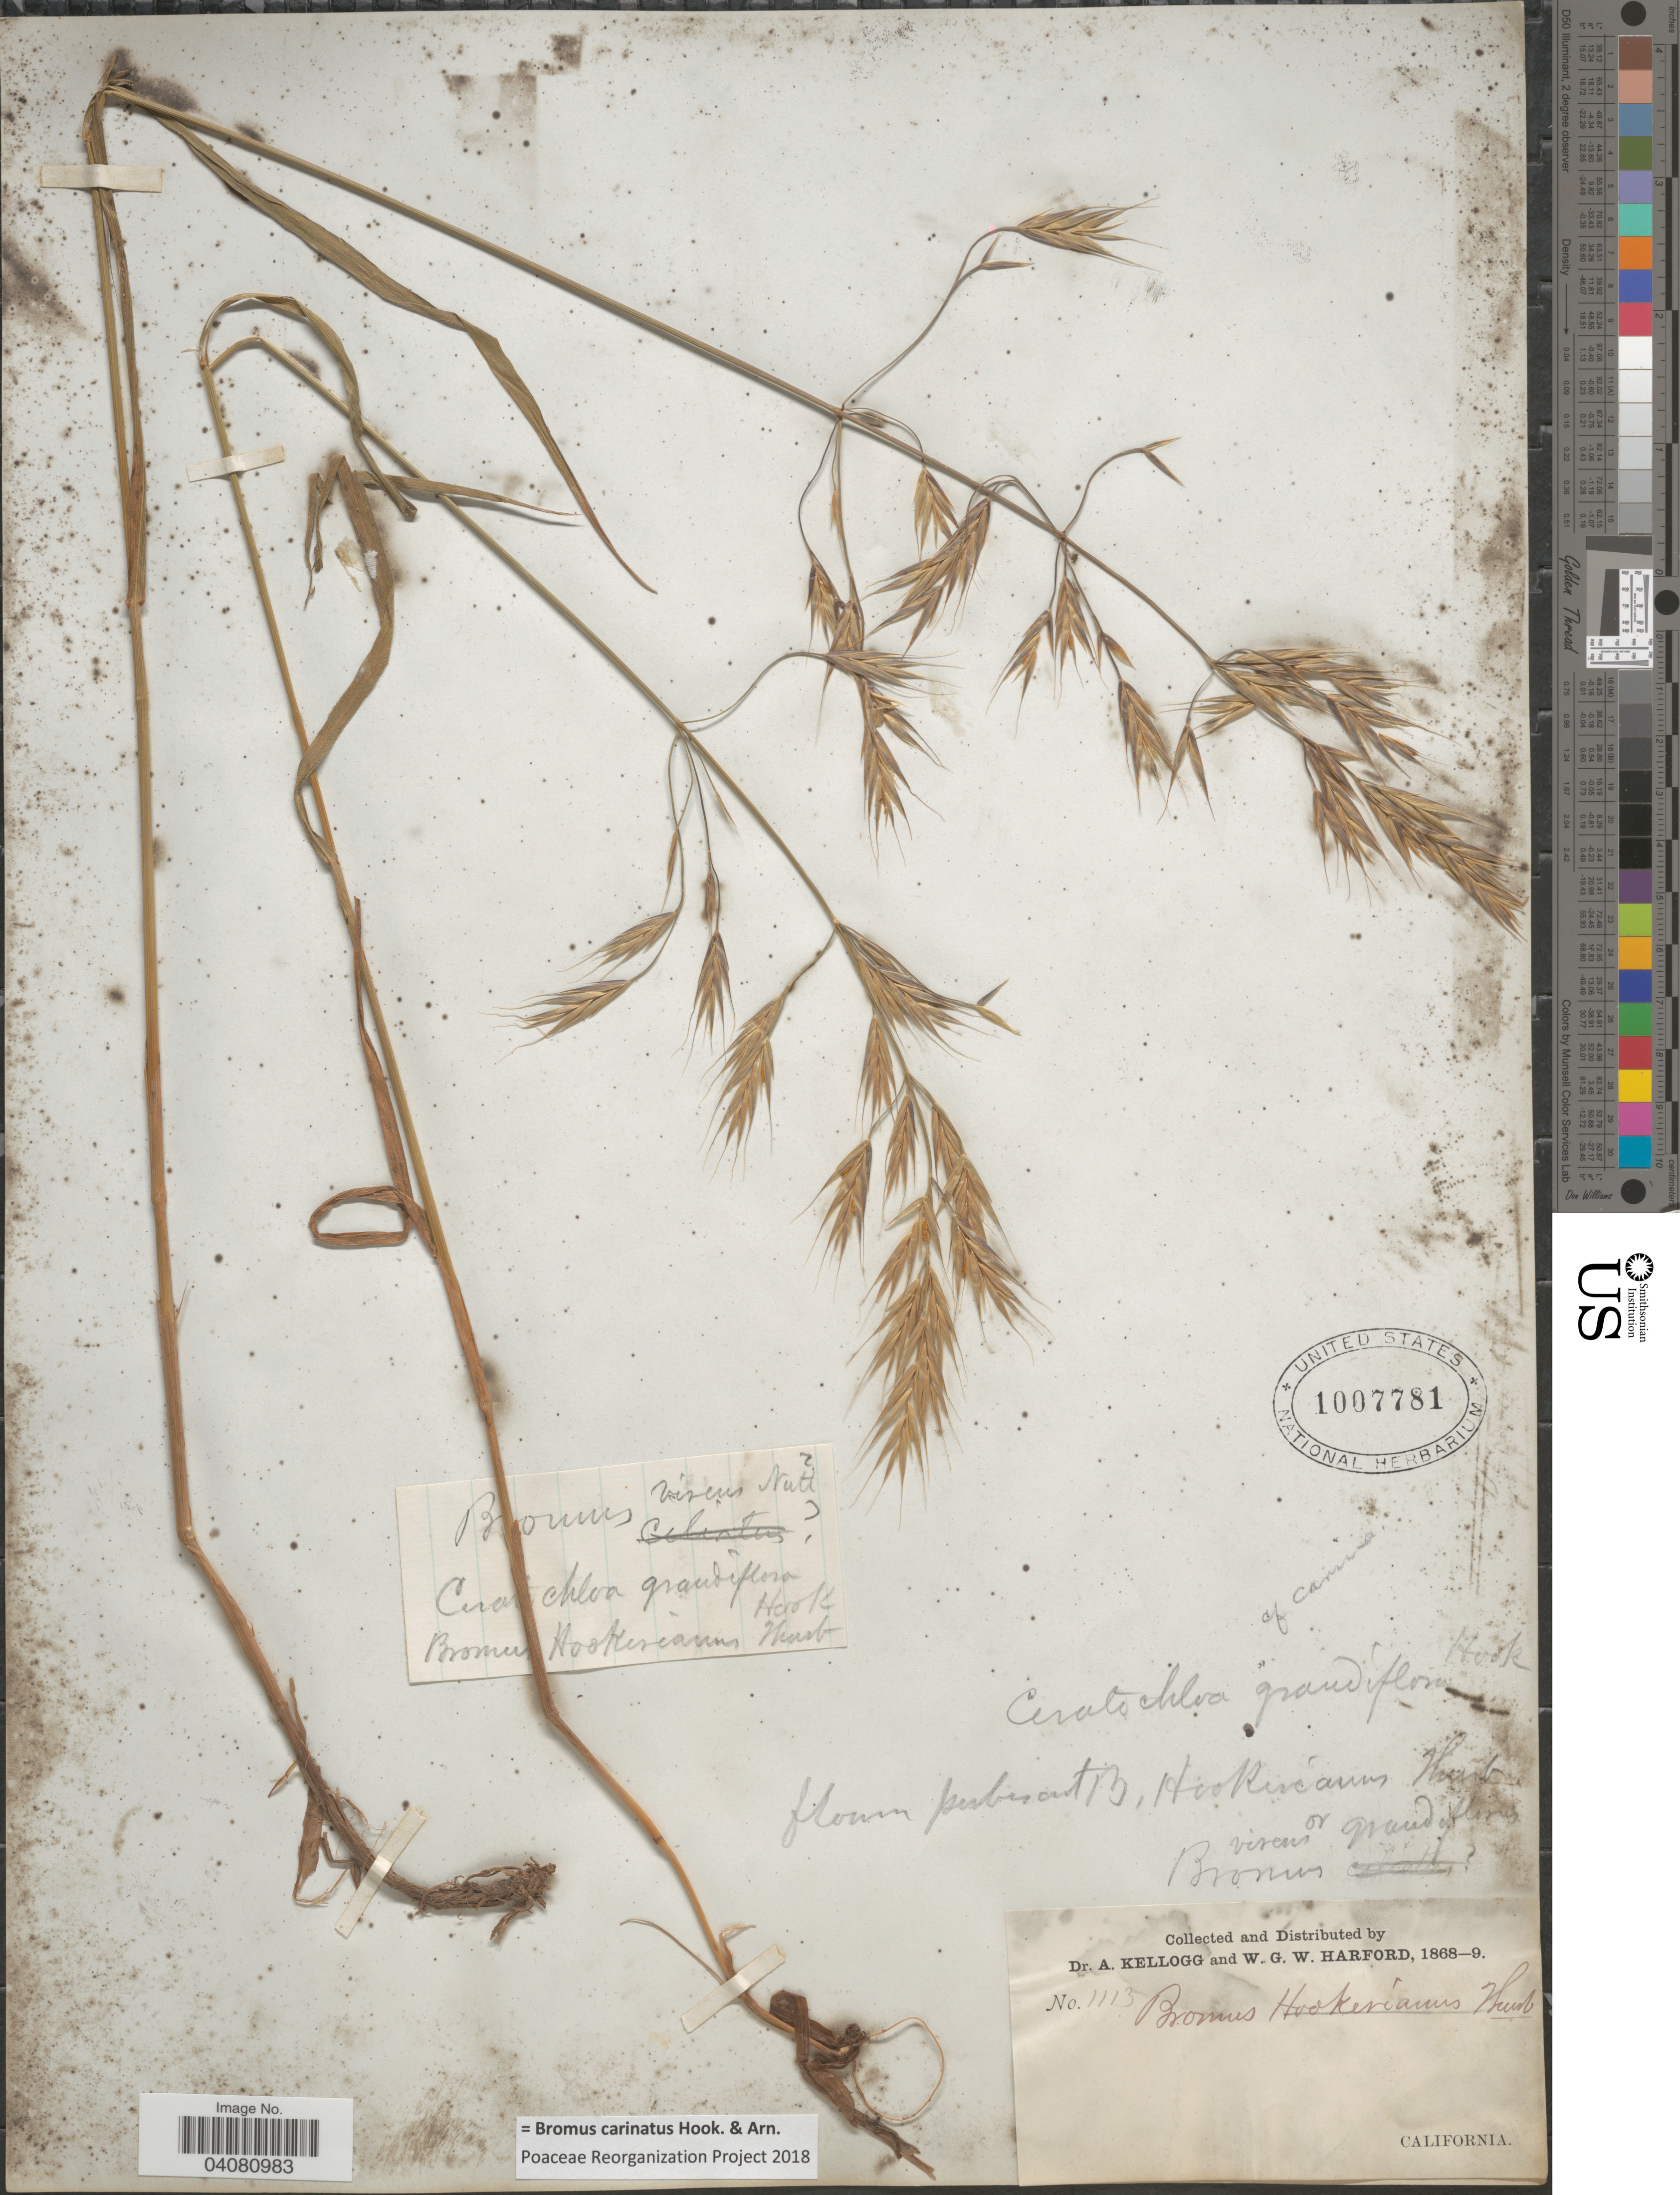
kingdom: Plantae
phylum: Tracheophyta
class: Liliopsida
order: Poales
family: Poaceae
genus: Bromus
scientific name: Bromus carinatus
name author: Hook. & Arn.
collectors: A. Kellogg & W. G. W. Harford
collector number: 1113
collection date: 1868/1869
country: United States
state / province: California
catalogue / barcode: US 1007781